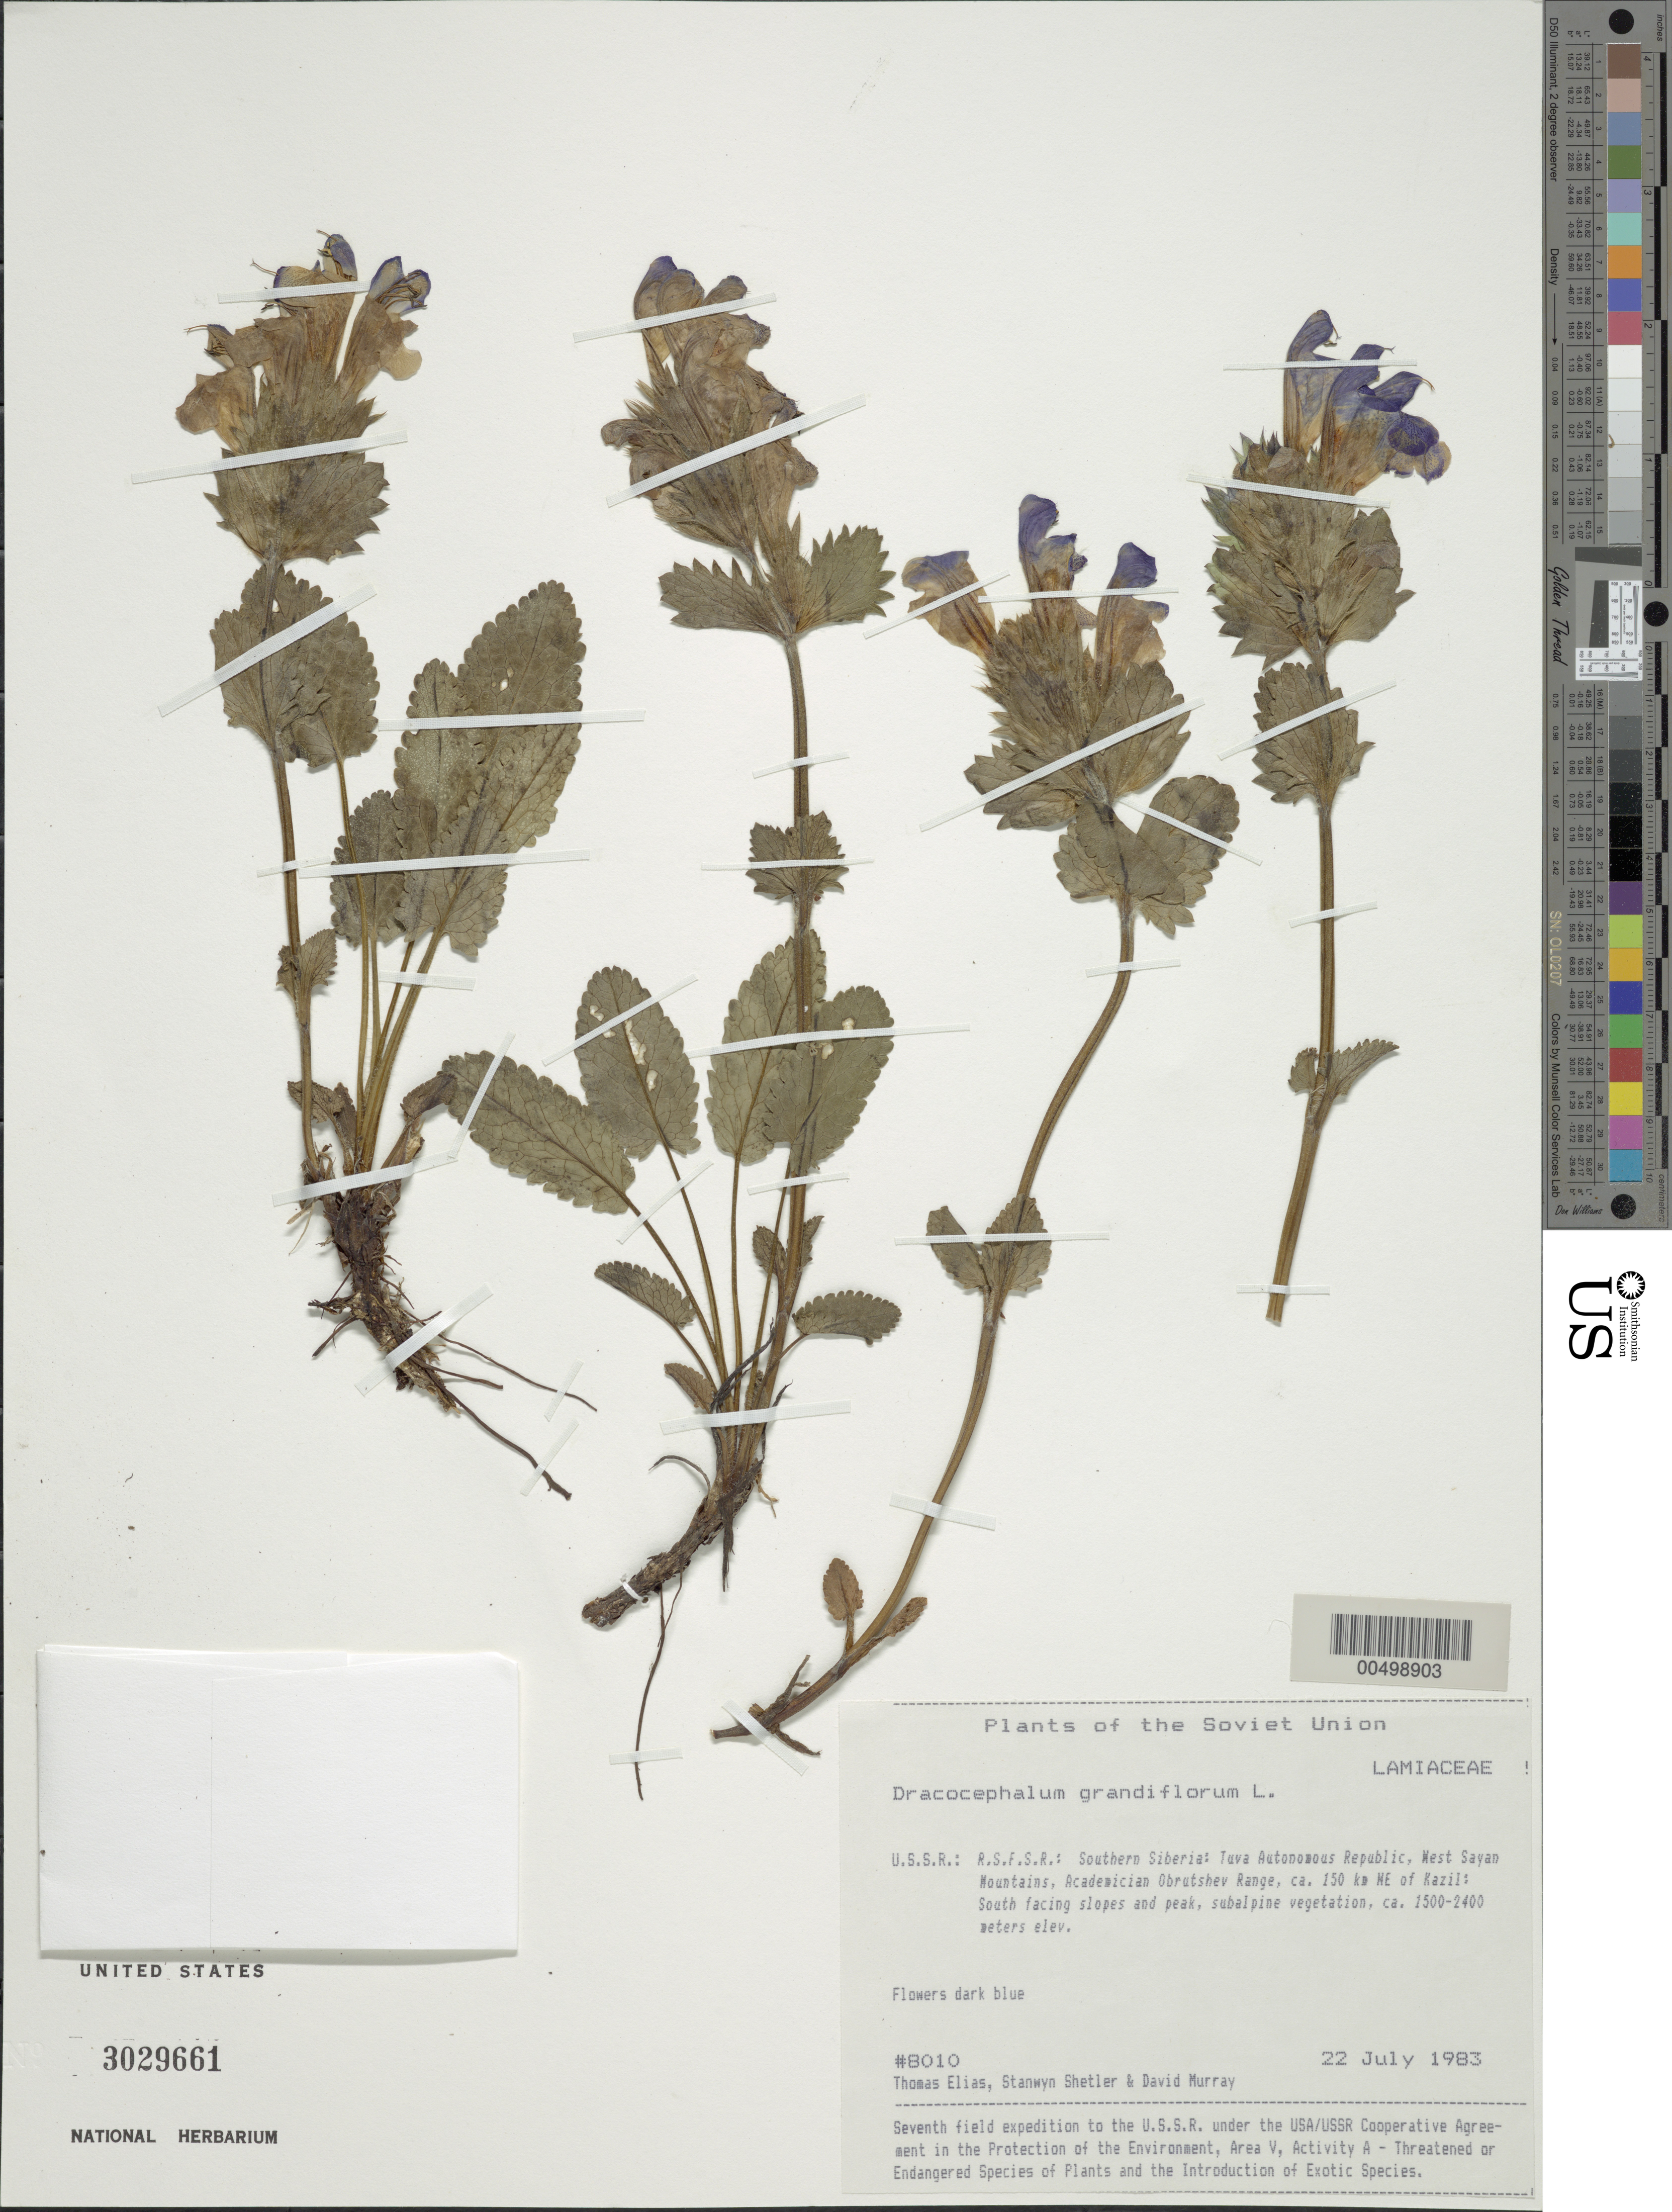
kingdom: Plantae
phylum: Tracheophyta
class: Magnoliopsida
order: Lamiales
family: Lamiaceae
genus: Dracocephalum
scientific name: Dracocephalum grandiflorum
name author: L.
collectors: T. Elias, S. Shetler & D. F. Murray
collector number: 8010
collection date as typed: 22 Jul 1983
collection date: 1983-07-22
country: Russian Federation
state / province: Tuva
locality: West Sayan Mountains, Academician Obrutshev Range, ca. 150 km NE of Kazil [Kyzyl]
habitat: S-facing slopes and peak, subalpine vegetation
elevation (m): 1500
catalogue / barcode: US 3029661